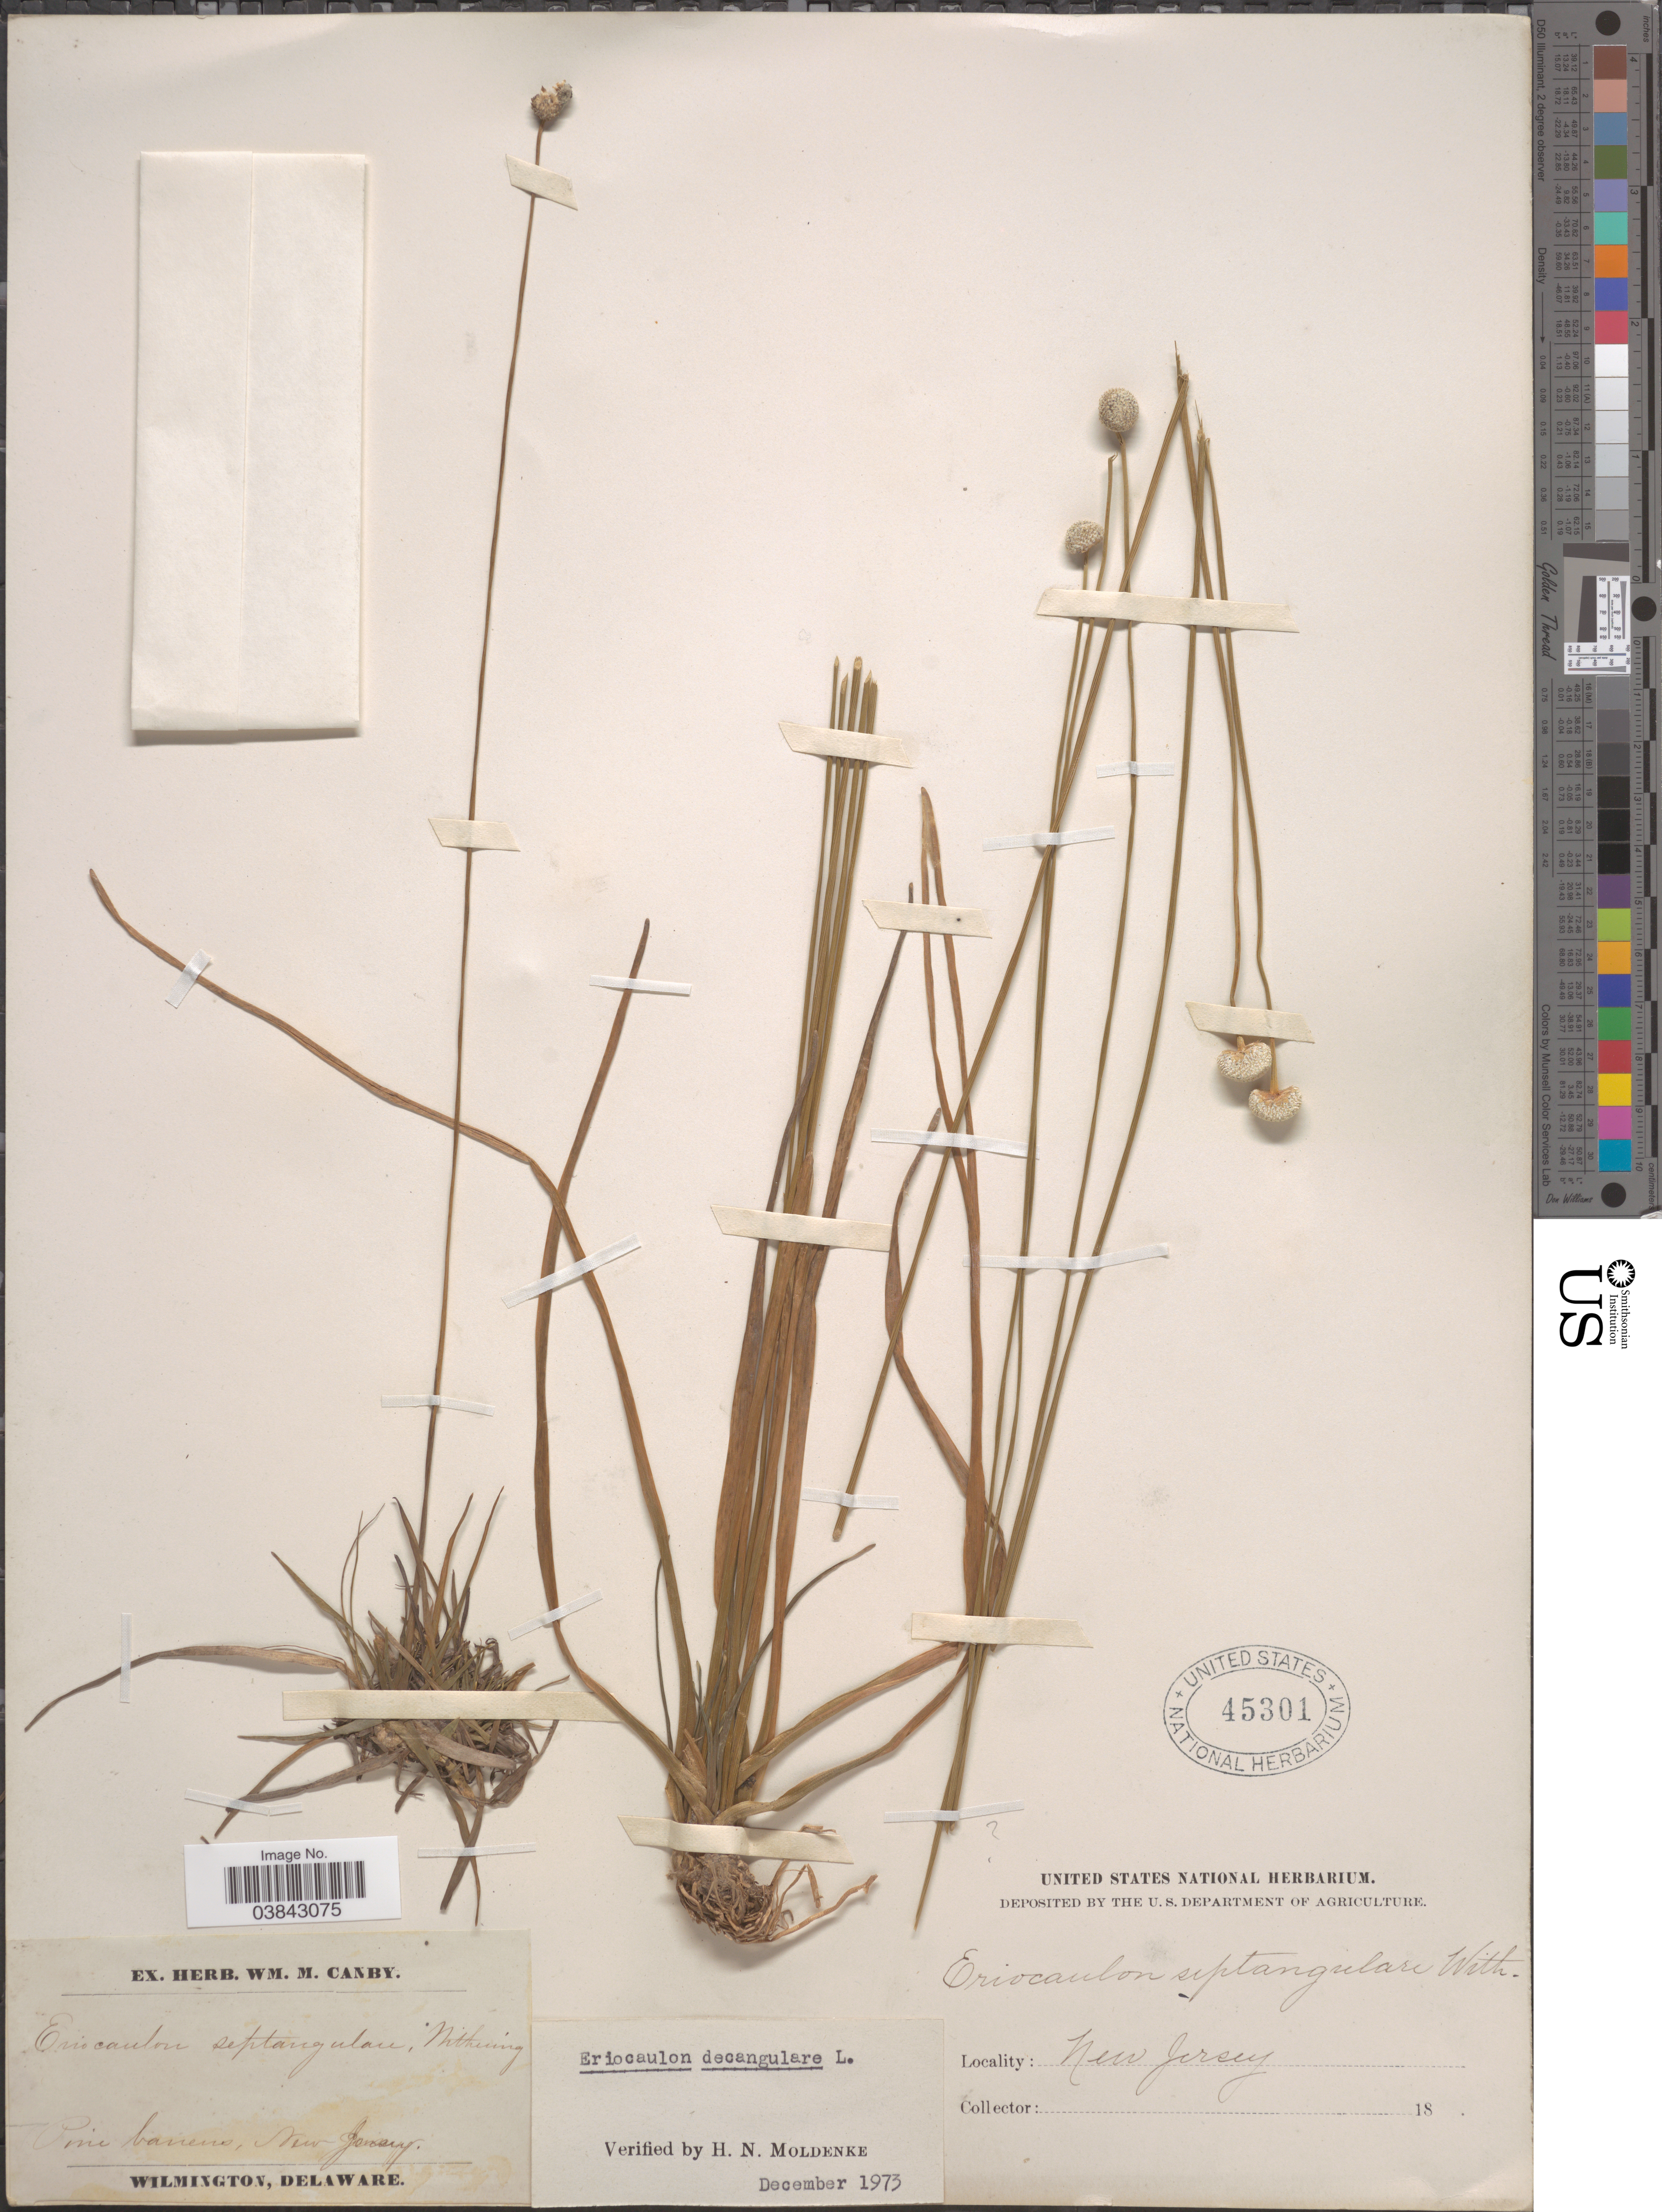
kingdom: Plantae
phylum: Tracheophyta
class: Liliopsida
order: Poales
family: Eriocaulaceae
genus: Eriocaulon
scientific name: Eriocaulon decangulare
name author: L.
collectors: ex herb. W.M. Canby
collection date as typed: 18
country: United States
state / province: New Jersey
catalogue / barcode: US 45301